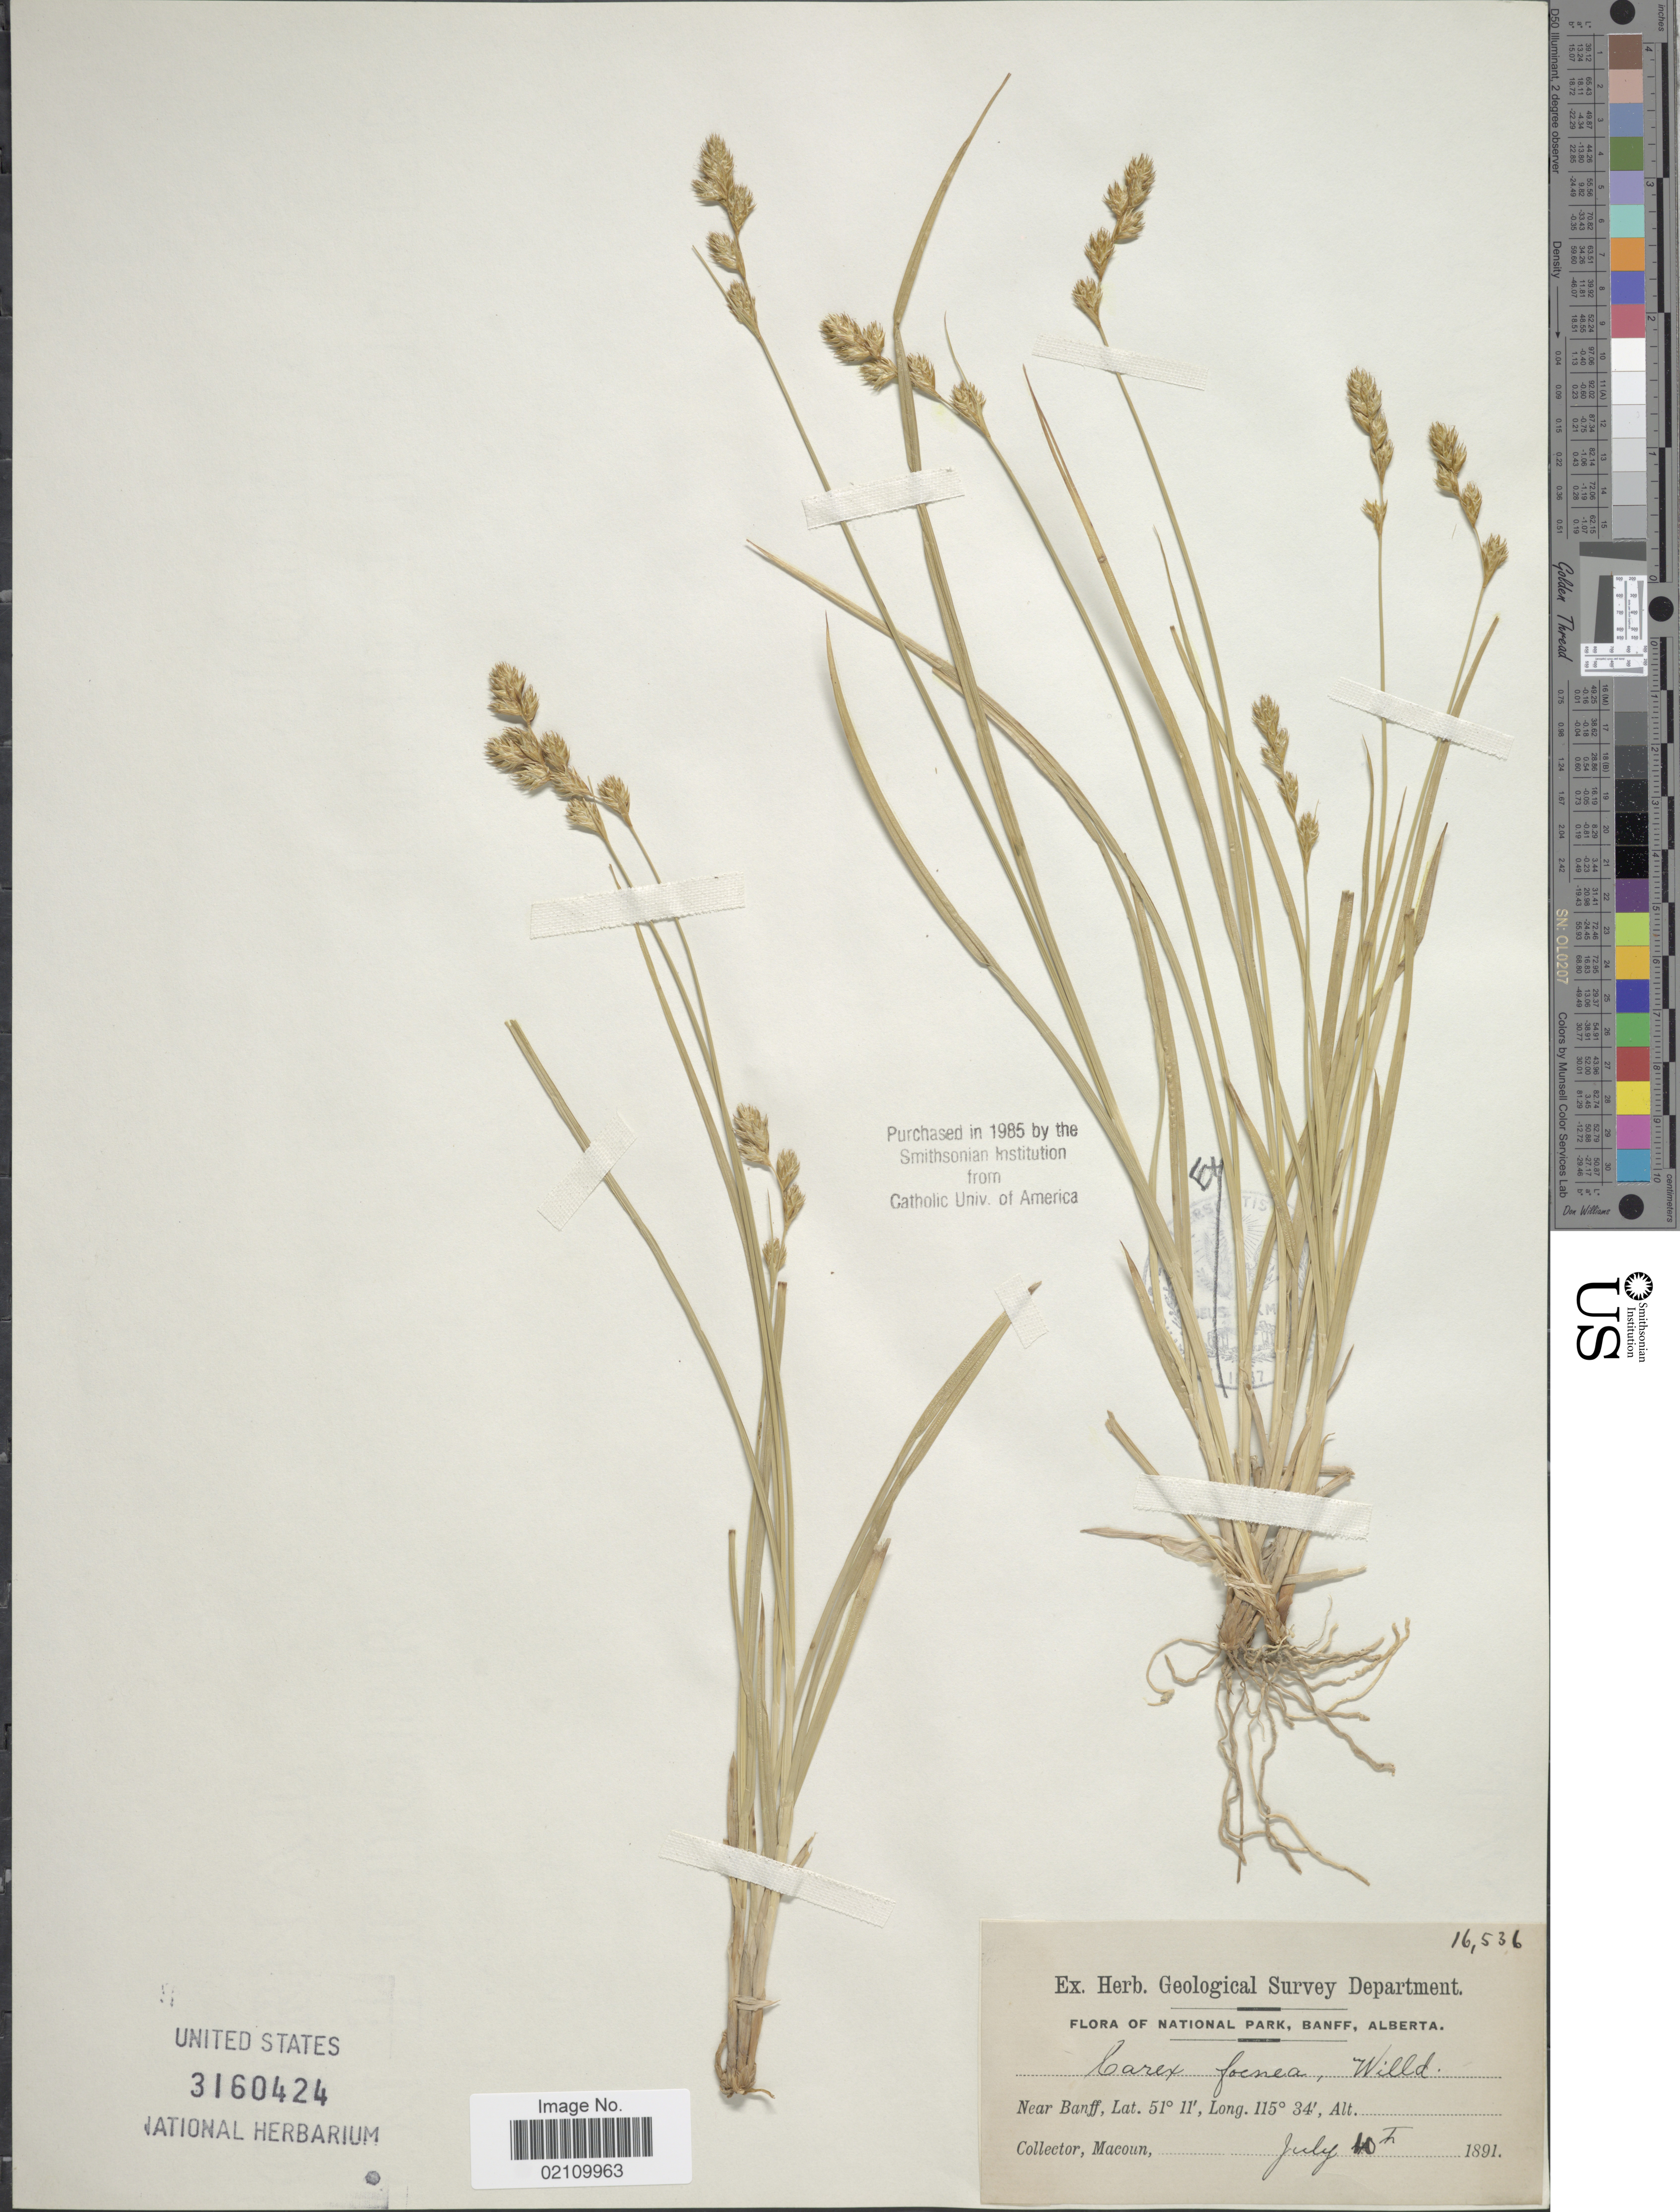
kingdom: Plantae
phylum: Tracheophyta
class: Liliopsida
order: Poales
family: Cyperaceae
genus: Carex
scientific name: Carex foenea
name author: Willd.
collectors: -- Macoun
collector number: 16536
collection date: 1891-07-10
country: Canada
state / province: Alberta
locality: National Park, Banff. Near Banff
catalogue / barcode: US 3160424